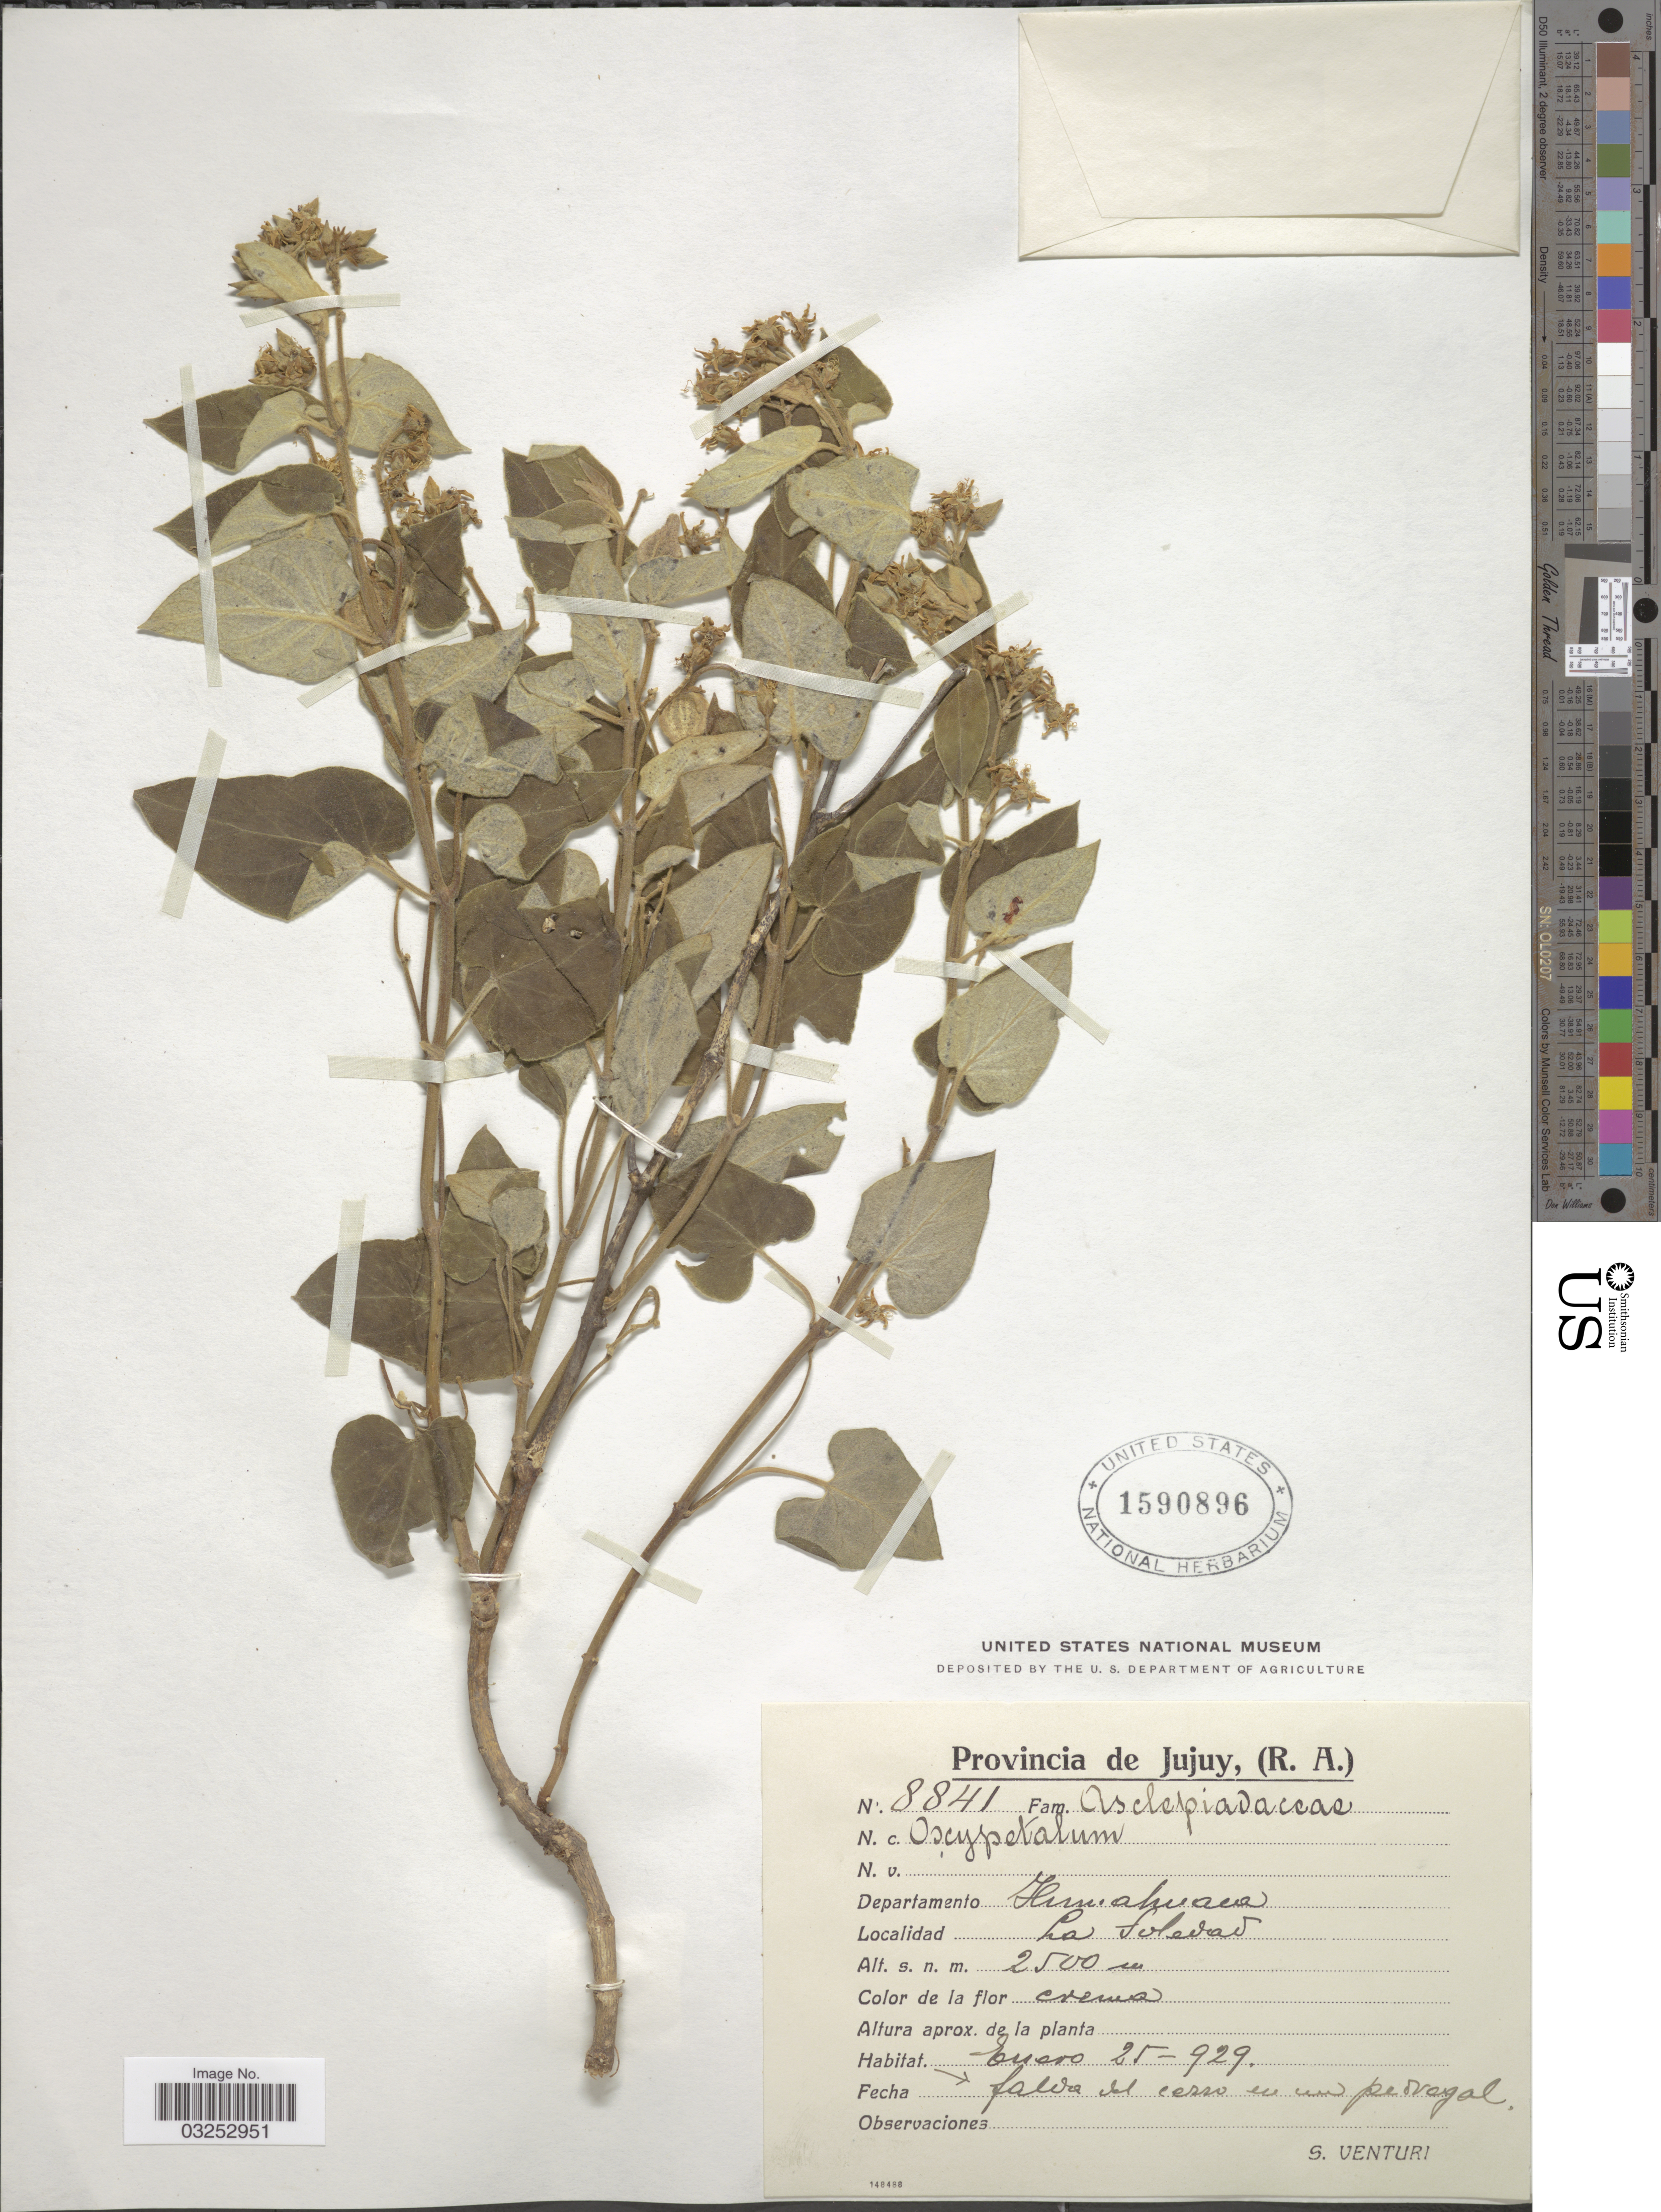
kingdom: Plantae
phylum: Tracheophyta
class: Magnoliopsida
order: Gentianales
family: Apocynaceae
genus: Mitostigma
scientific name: Mitostigma sp.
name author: Trautv.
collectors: S. Venturi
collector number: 8841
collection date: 1929-01-25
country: Argentina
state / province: Jujuy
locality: Provincia de Jujuy, (R.A.) Departamento Humahuaca, La Soledad.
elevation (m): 2500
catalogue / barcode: US 1590896